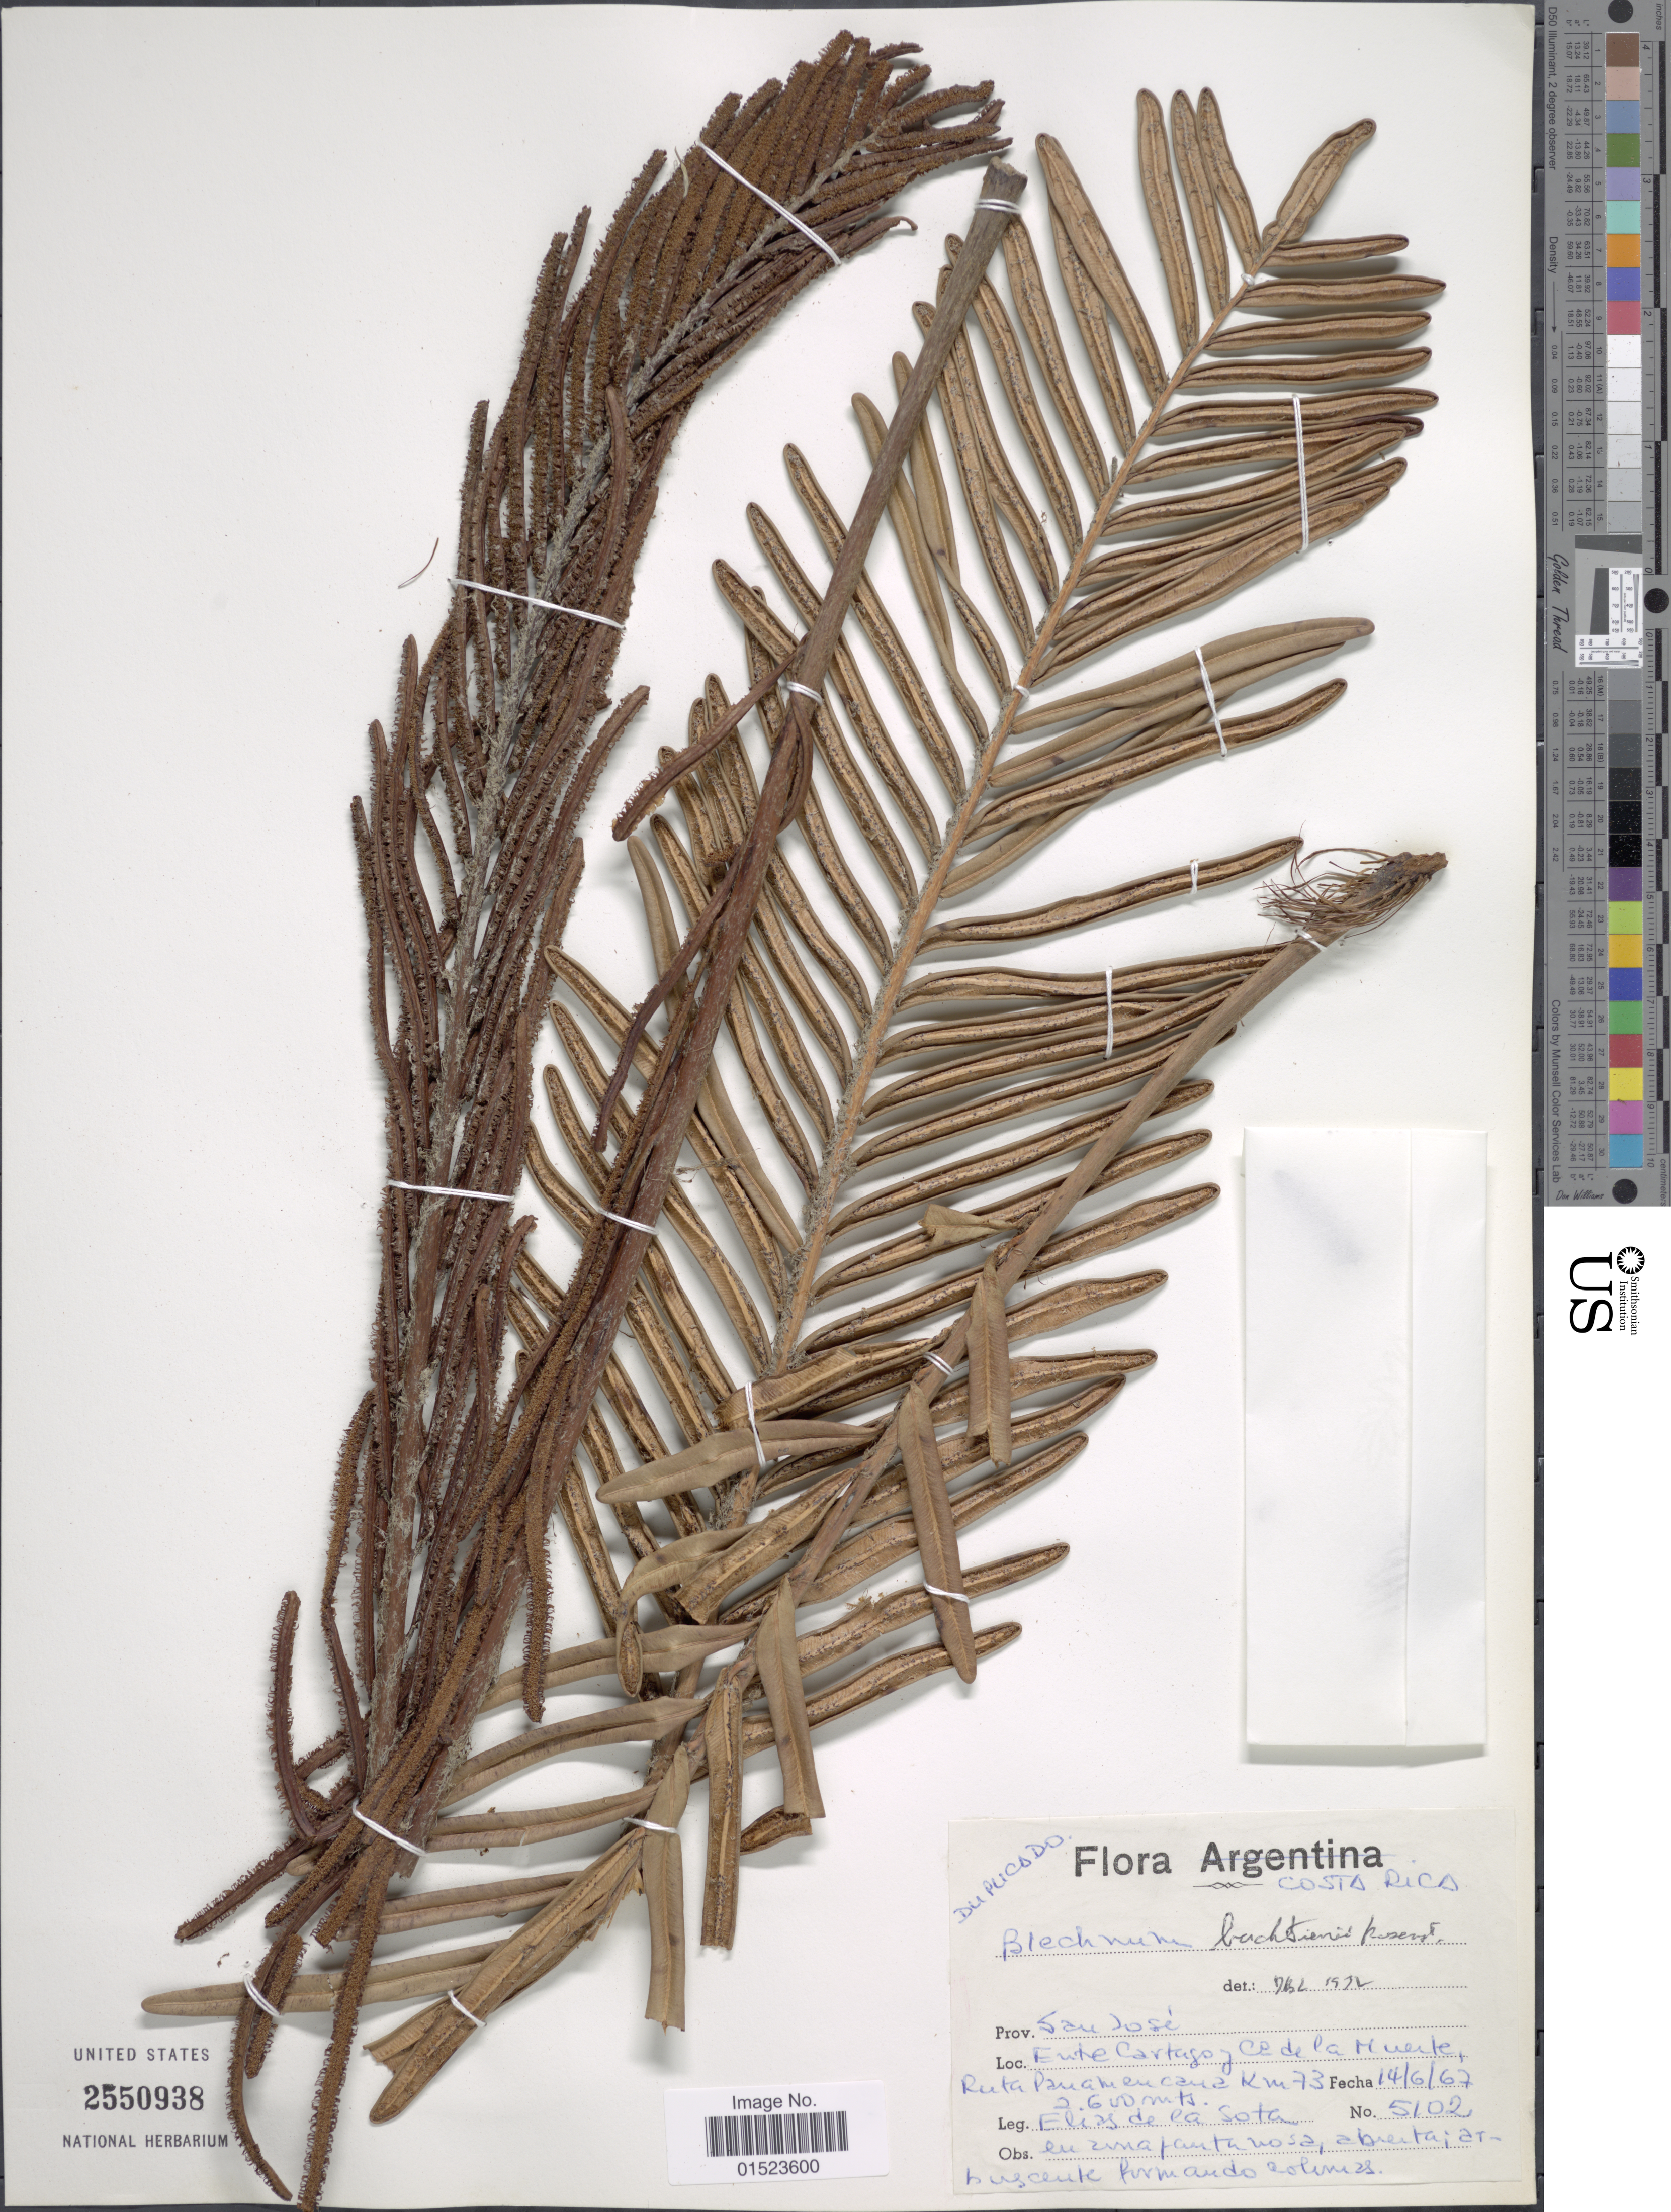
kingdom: Plantae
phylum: Tracheophyta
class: Polypodiopsida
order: Polypodiales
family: Blechnaceae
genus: Blechnum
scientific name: Blechnum auratum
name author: (Fée) R.M. Tryon & Stolze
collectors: E. R. de la Sota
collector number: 5102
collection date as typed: Transcribed d/m/y: 14/6/67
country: Costa Rica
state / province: San José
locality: Entre Cartago y Ce. de la Muerte, Ruta Panamericana Km. 73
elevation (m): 2600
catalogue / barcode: US 2550938